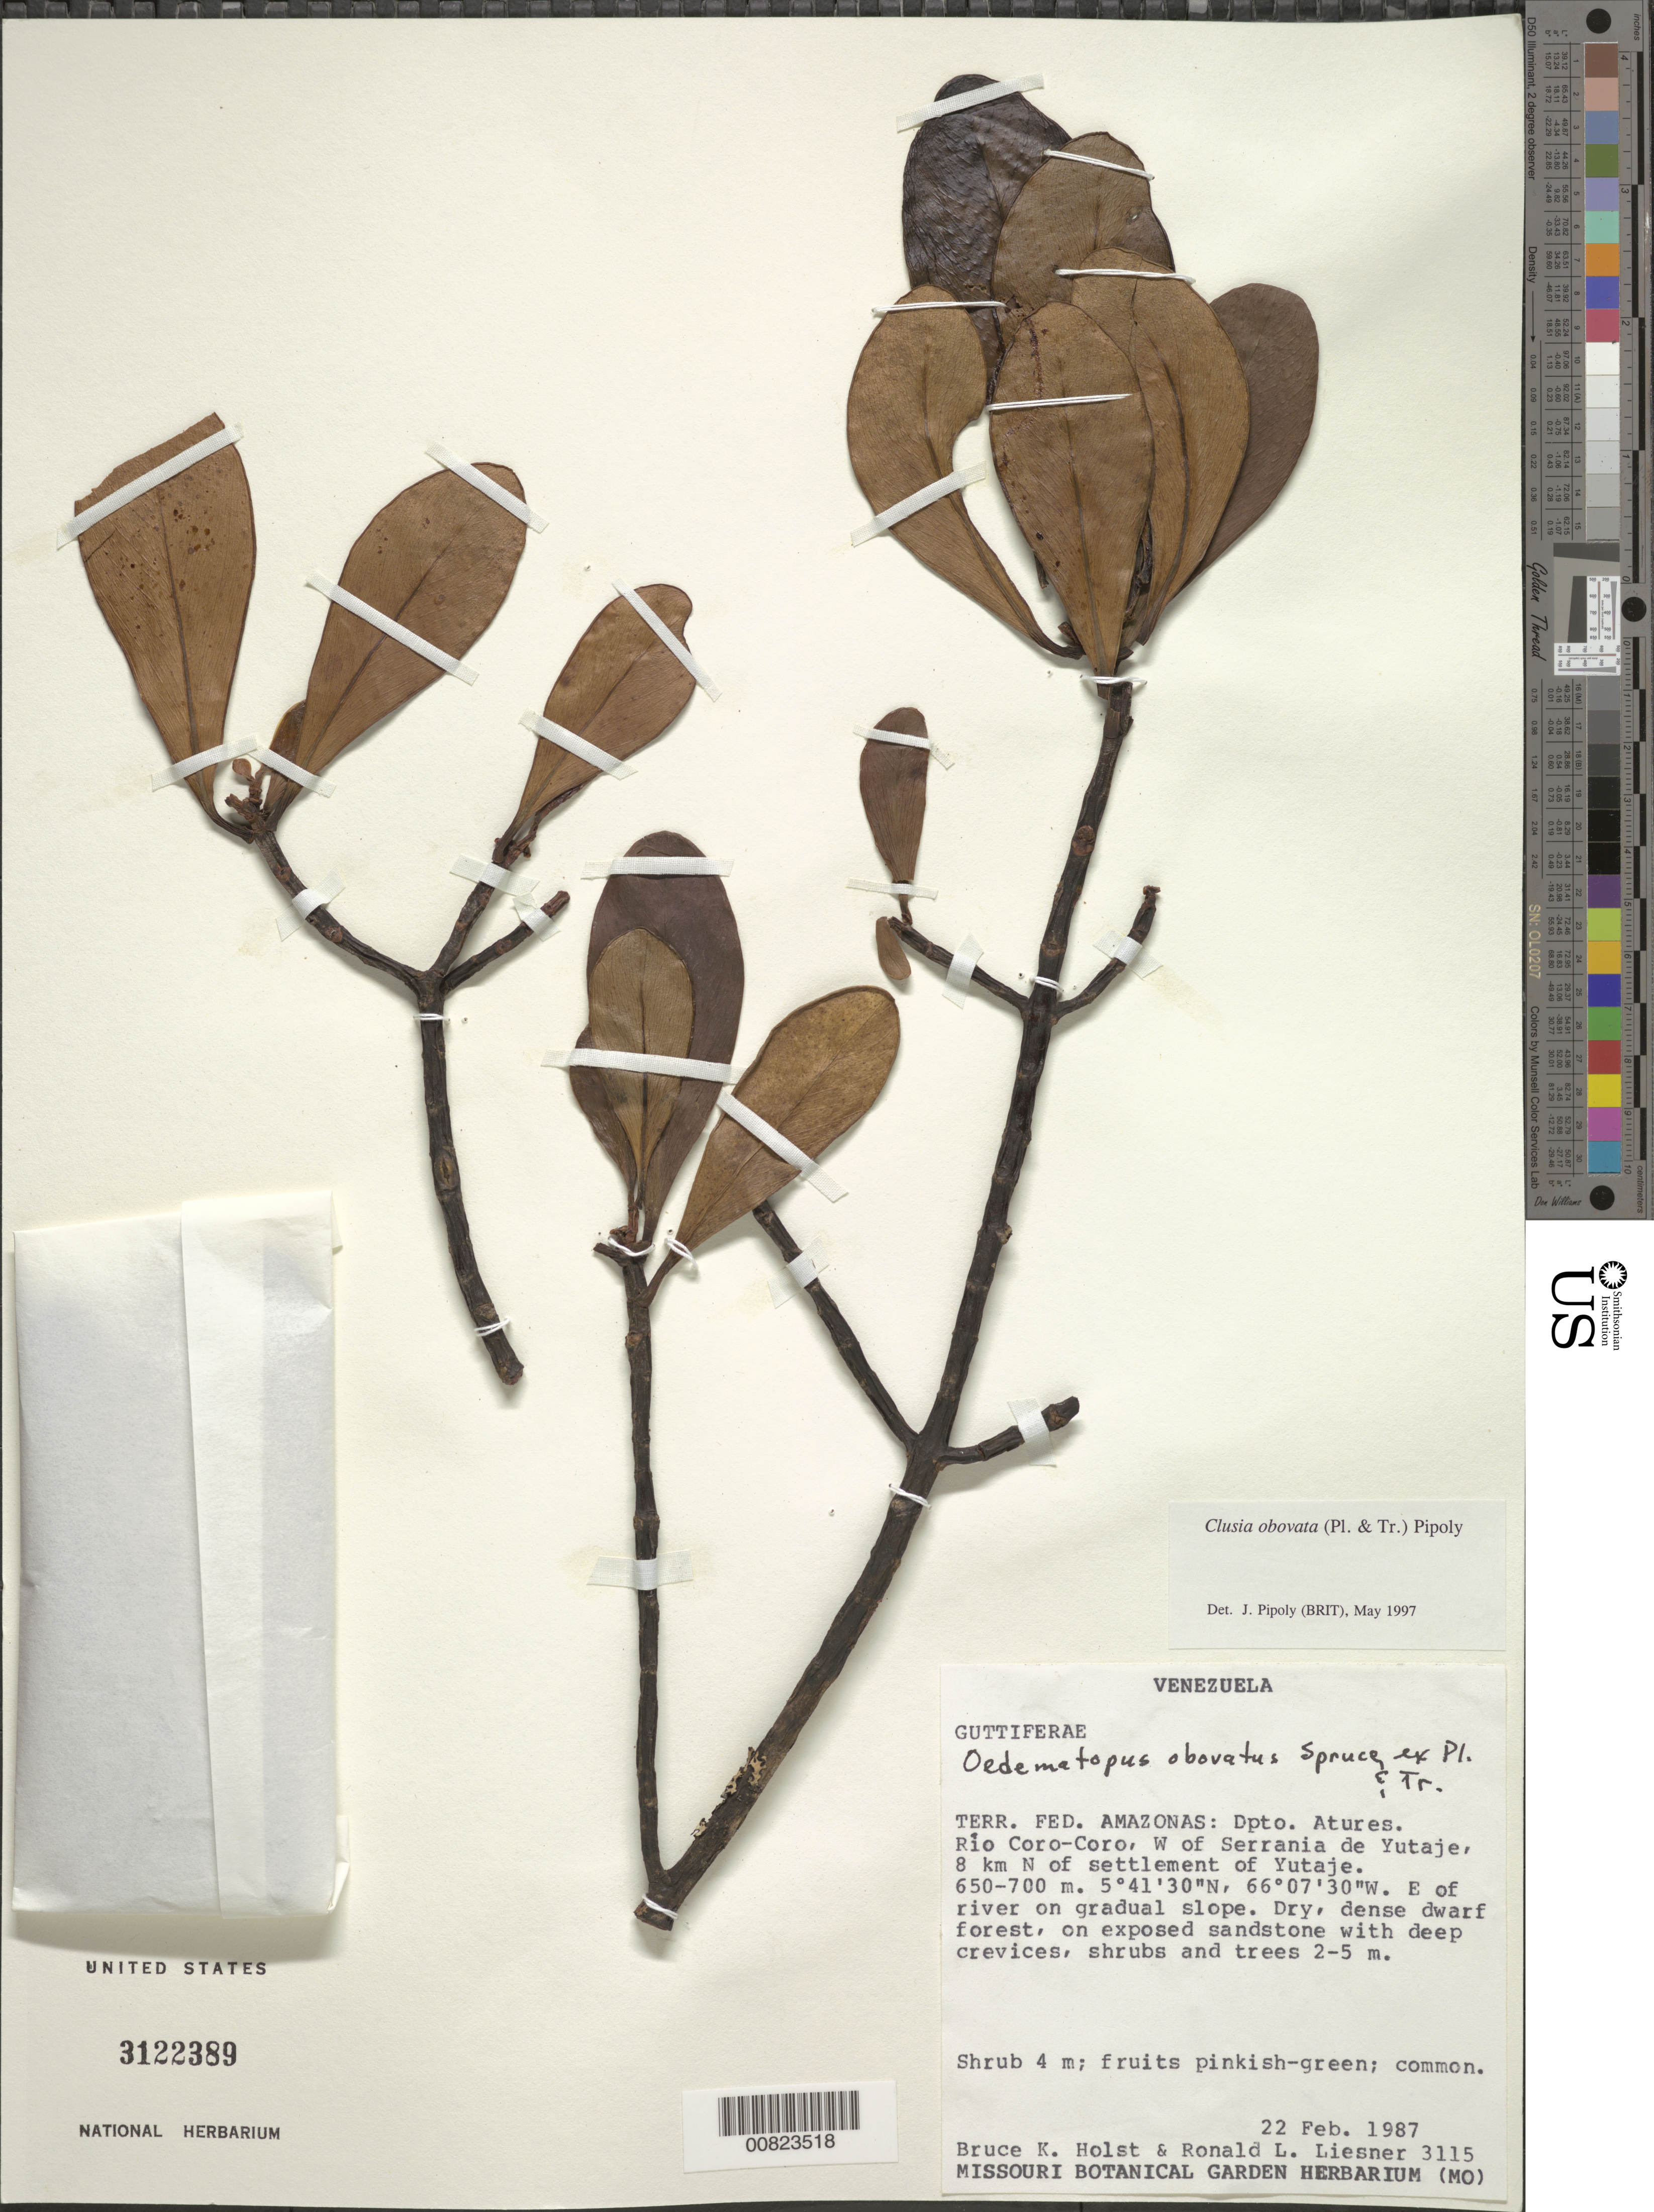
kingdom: Plantae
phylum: Tracheophyta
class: Magnoliopsida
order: Malpighiales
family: Clusiaceae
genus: Clusia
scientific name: Clusia obovata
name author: (Spruce ex Planch. & Triana) Pipoly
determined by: Pipoly, J. J., III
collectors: B. Holst & R. L. Liesner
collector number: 3115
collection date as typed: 22-Feb-87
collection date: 1987-02-22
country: Venezuela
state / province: Amazonas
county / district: Atures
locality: Río Coro-Coro, W of Serrania de Yutajé, 8 km N of Yutajé settlement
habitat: Dry, dense dwarf forest on exposed sandstone with deep crevices, shrubs and trees 2-5 m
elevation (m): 650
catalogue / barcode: US 3122389